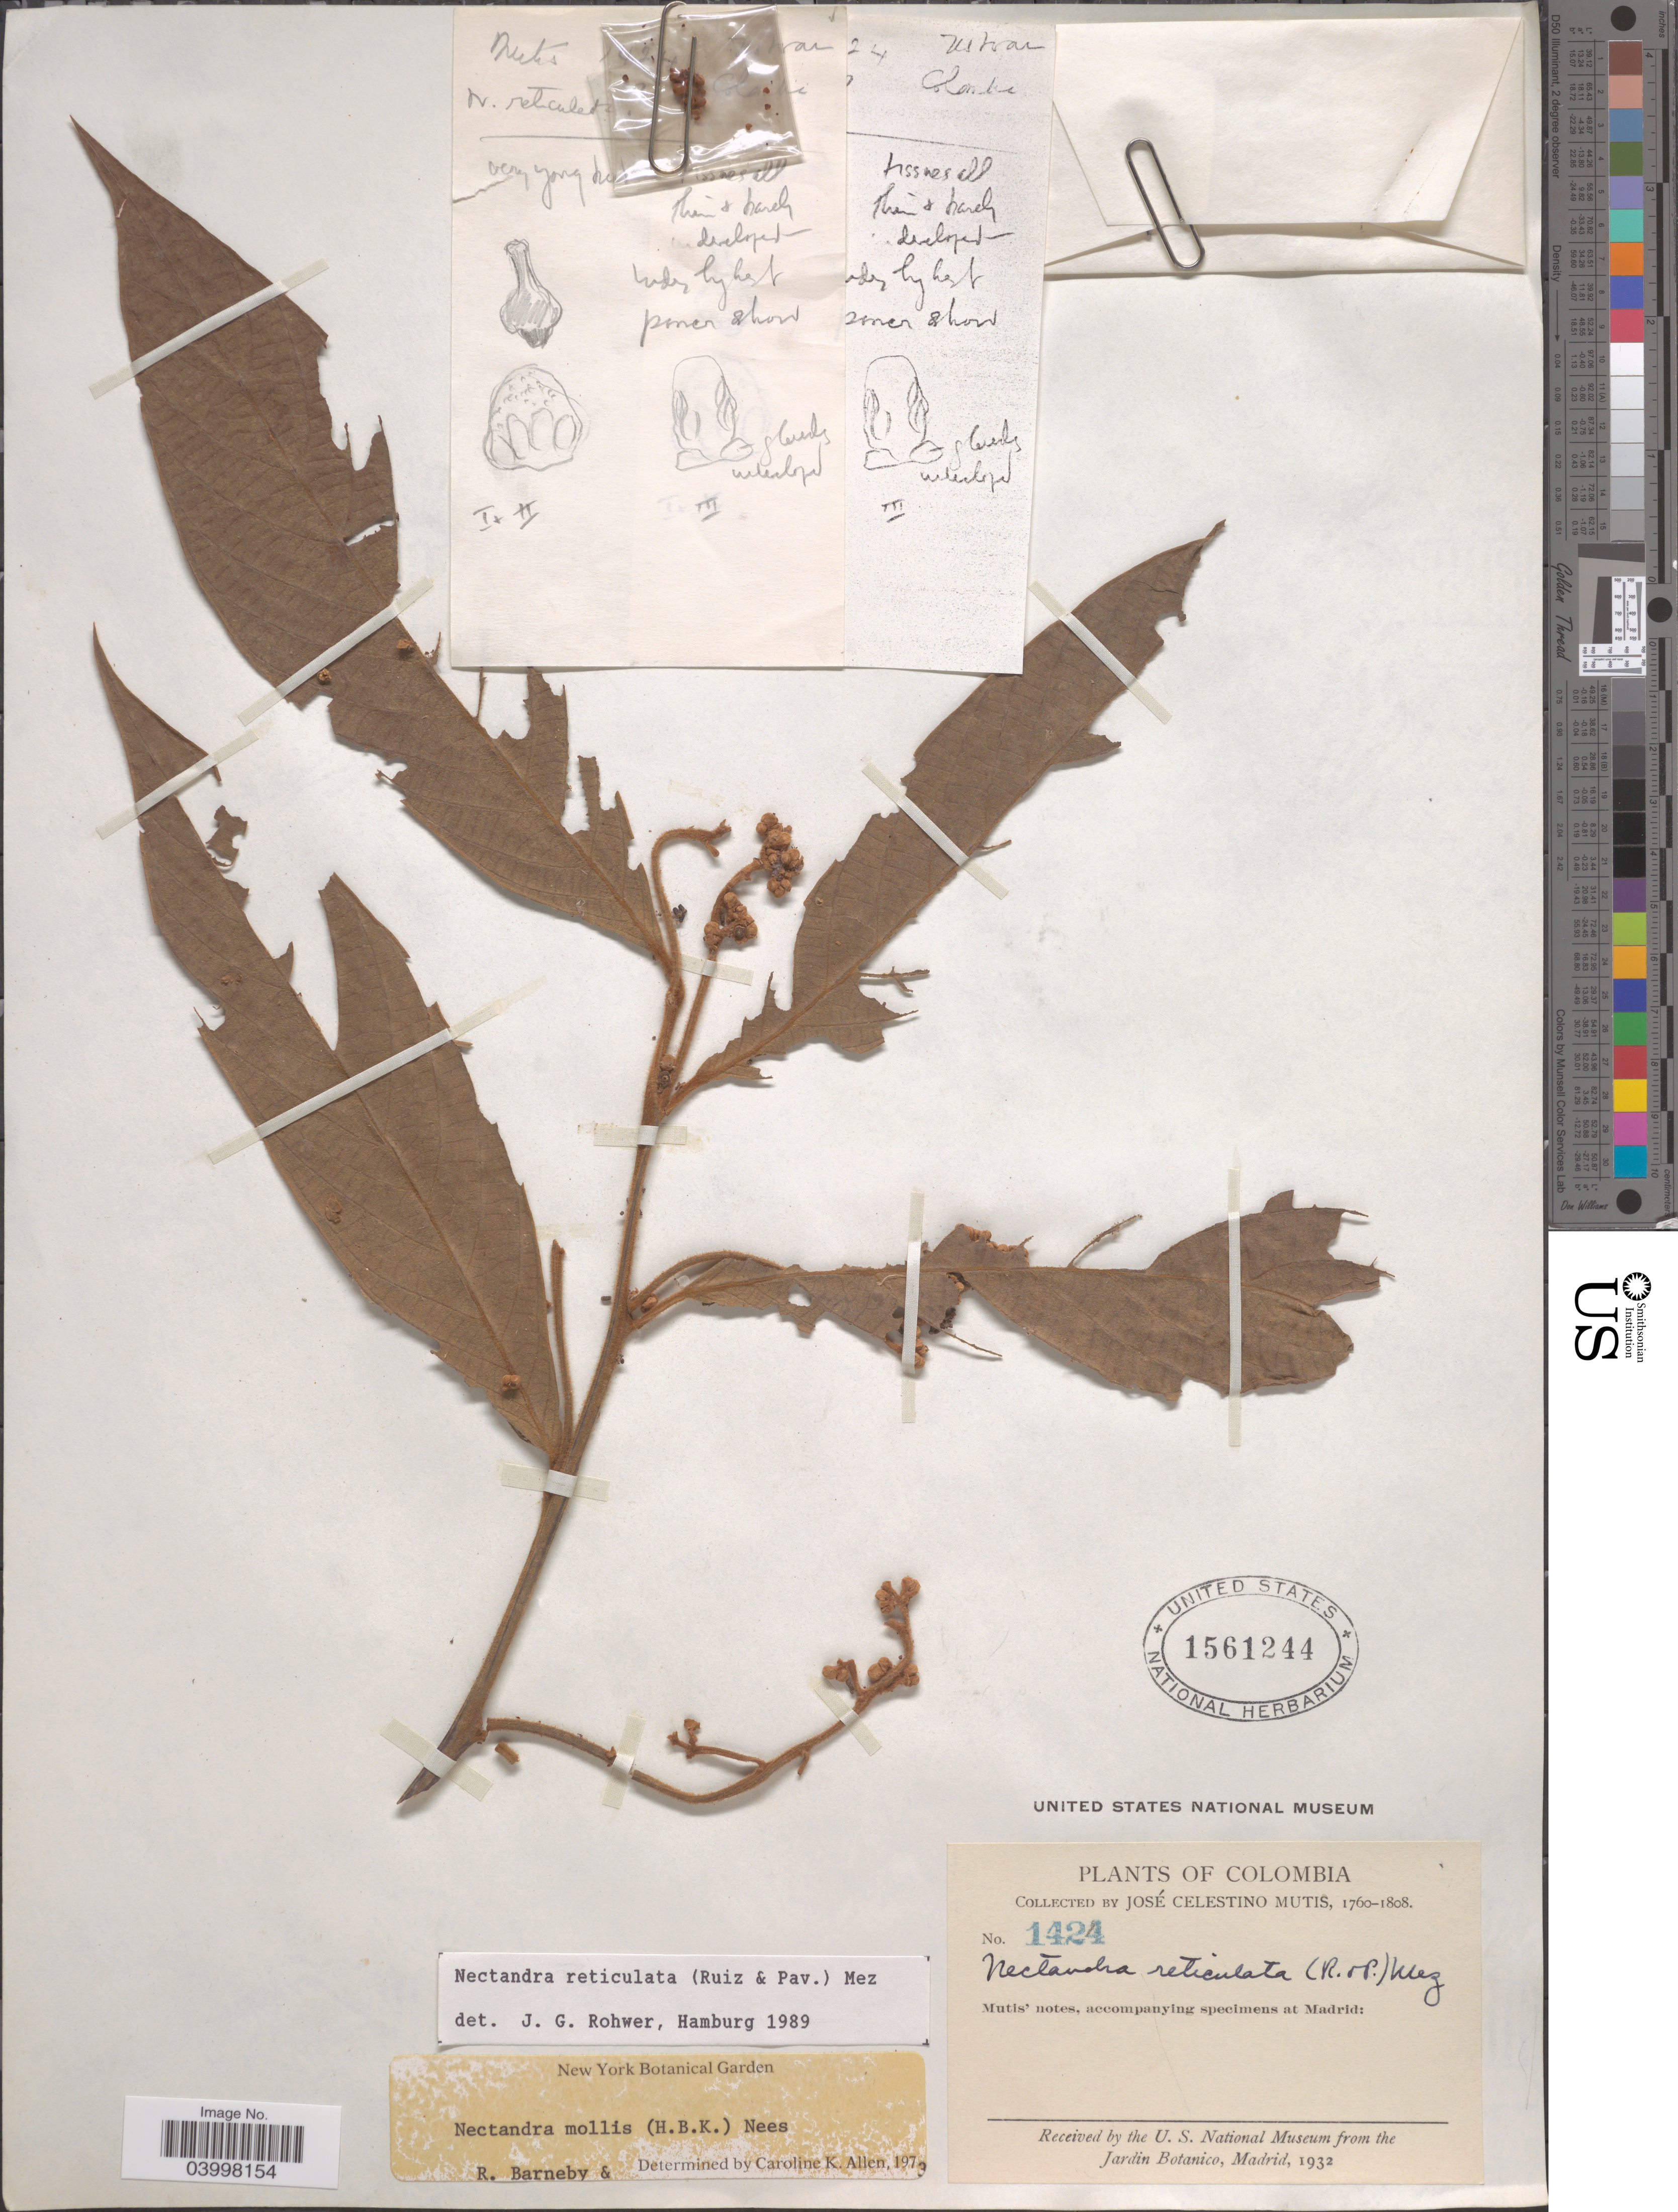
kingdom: Plantae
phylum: Tracheophyta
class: Magnoliopsida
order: Laurales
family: Lauraceae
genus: Nectandra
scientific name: Nectandra reticulata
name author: (Ruiz & Pav.) Mez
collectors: J. C. B. Mutis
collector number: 1424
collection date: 1760/1808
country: Colombia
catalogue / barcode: US 1561244